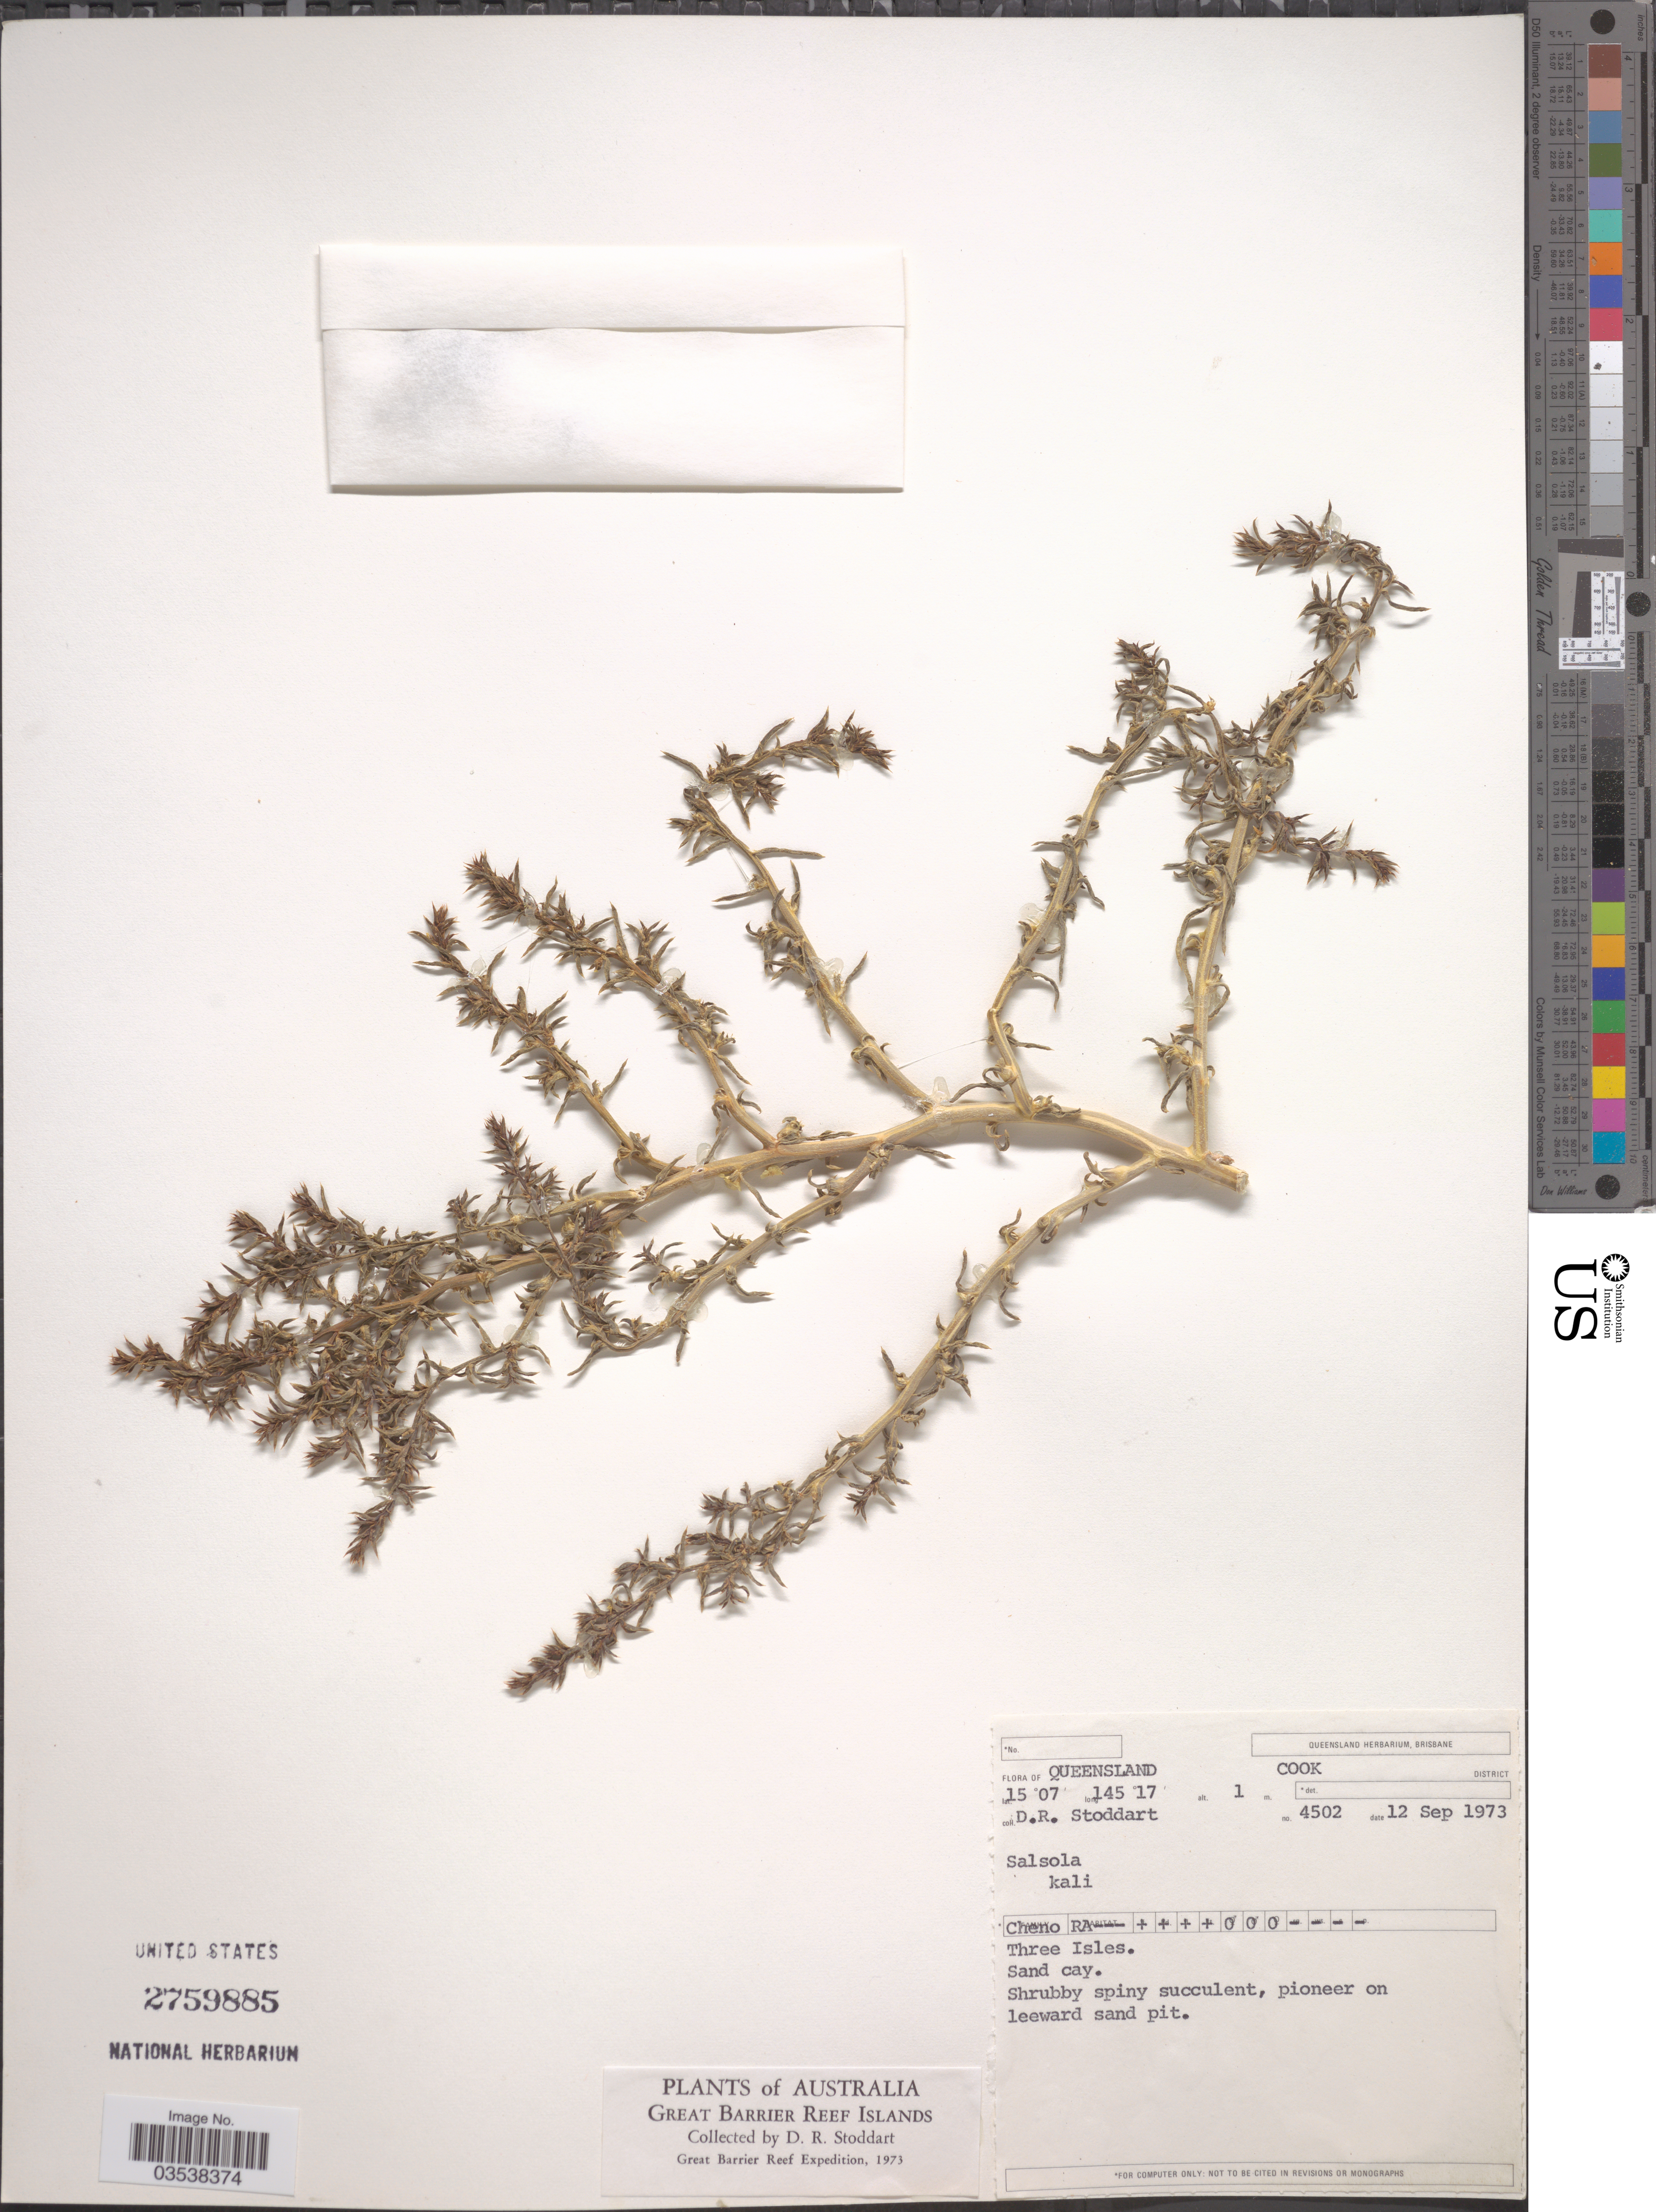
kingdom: Plantae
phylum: Tracheophyta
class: Magnoliopsida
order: Caryophyllales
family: Amaranthaceae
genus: Salsola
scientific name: Salsola kali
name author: L.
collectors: D. R. Stoddart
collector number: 4502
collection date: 1973-09-12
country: Australia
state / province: Queensland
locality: Cook District. Three Isles. Great Barrier Reef Islands.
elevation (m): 1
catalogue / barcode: US 2759885